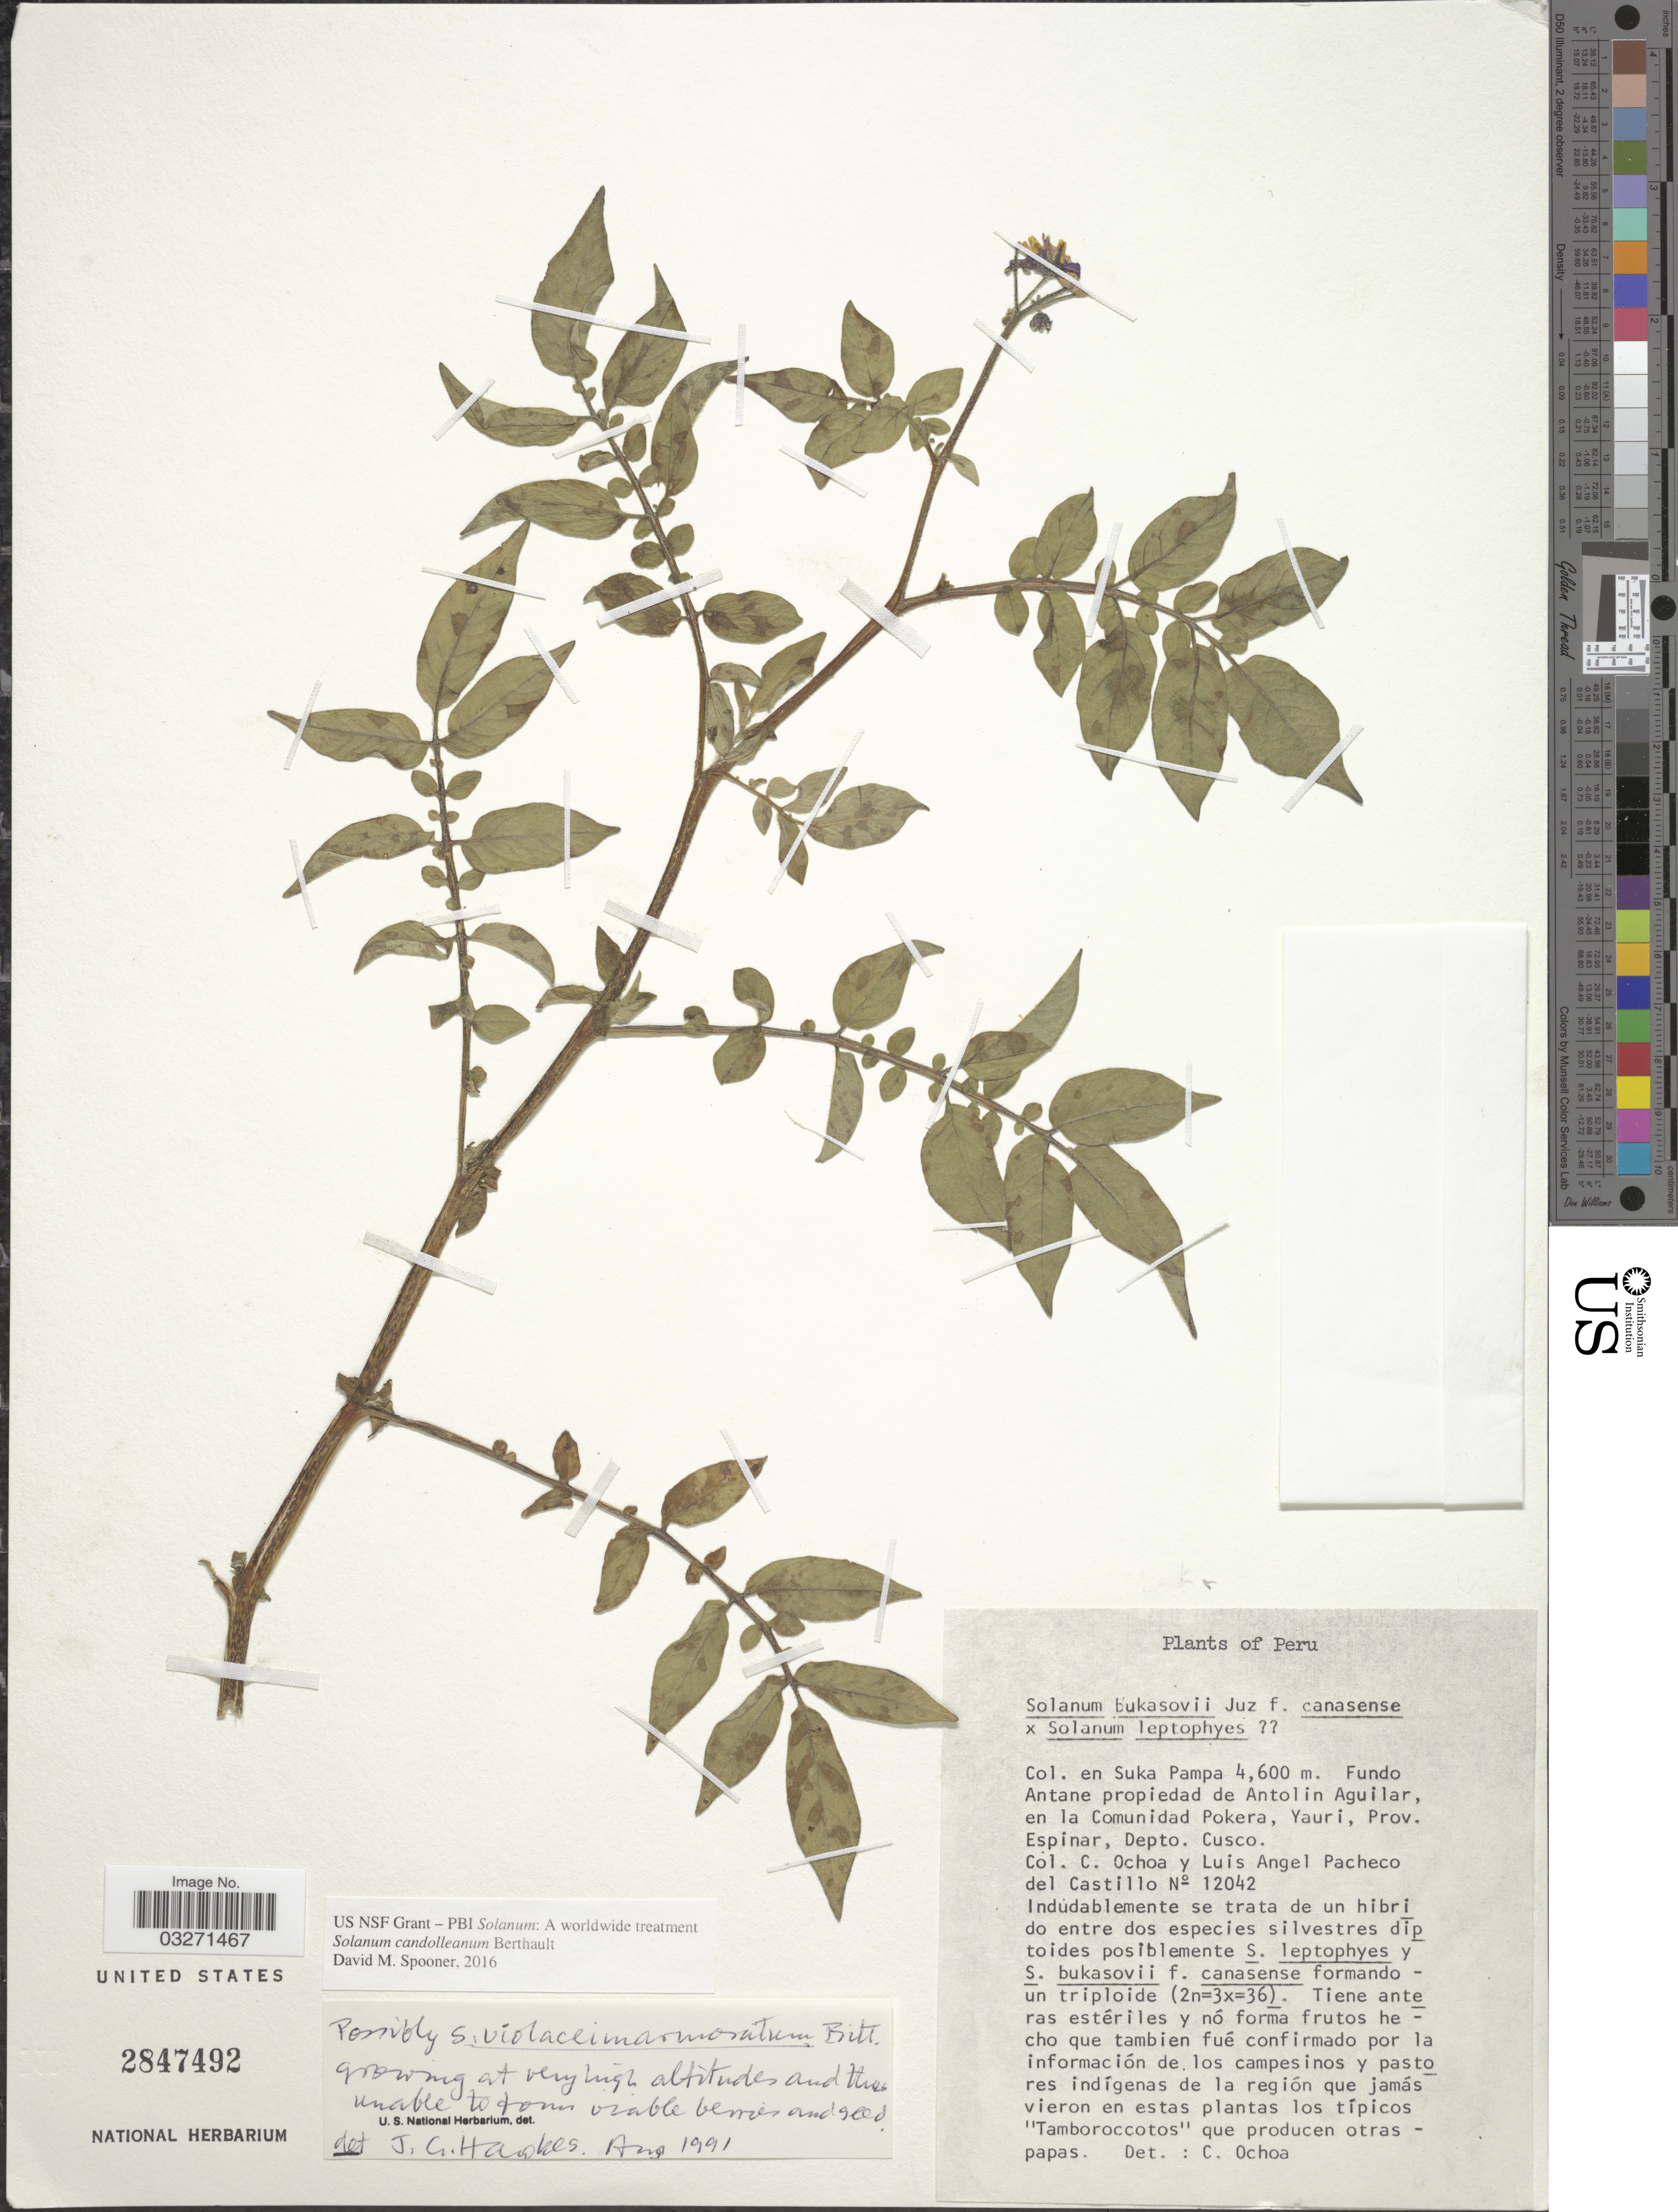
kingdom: Plantae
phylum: Tracheophyta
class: Magnoliopsida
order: Solanales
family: Solanaceae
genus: Solanum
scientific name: Solanum candolleanum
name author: Berthault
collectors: C. Ochoa & L. Castillo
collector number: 12042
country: Peru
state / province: Cusco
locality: Suka Pampa. Fundo Antane propiedad Pokera, Yauri, Prov. Espinar, Depto. Cusco.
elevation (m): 4600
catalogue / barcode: US 2847492